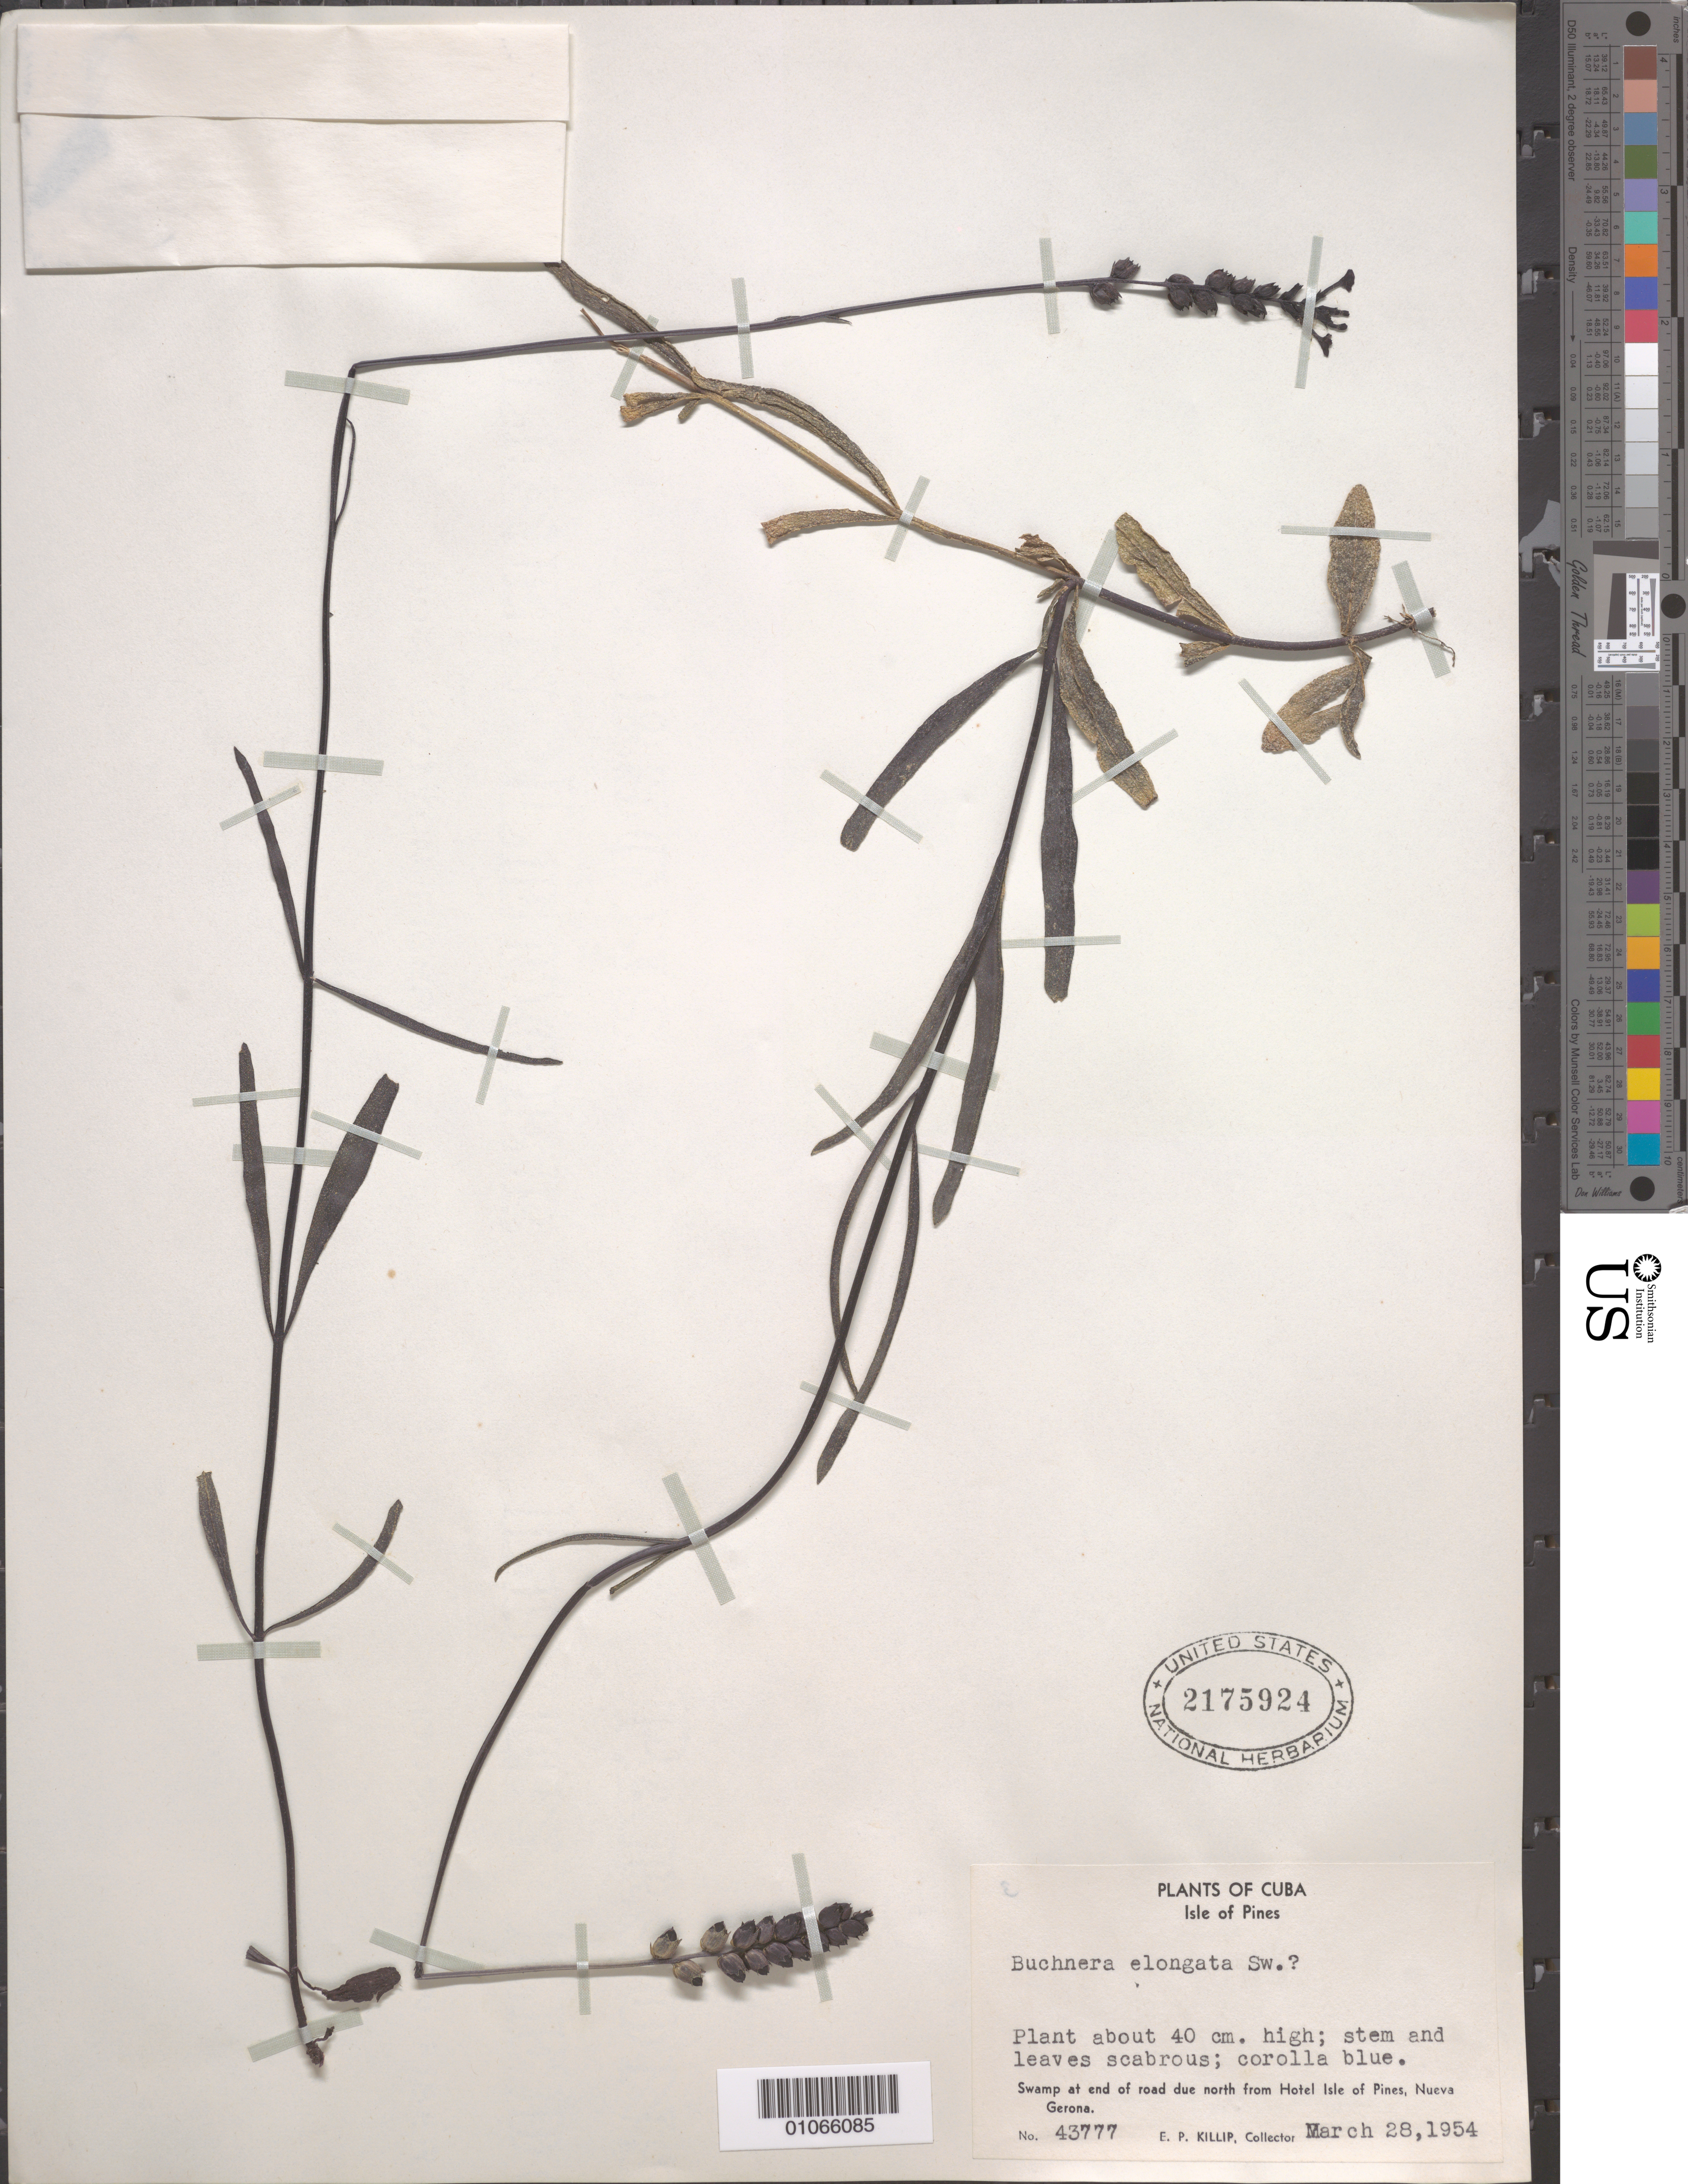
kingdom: Plantae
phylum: Tracheophyta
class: Magnoliopsida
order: Lamiales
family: Orobanchaceae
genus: Buchnera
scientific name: Buchnera elongata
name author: Sw.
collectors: E. P. Killip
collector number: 43777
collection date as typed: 28 Mar 1944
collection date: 1944-03-28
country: Cuba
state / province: Isla de La Juventud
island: Isla de la Juventud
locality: Swamp at end of road due north from Hotel Isle of Pines, Nueva Gerona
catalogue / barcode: US 2175924